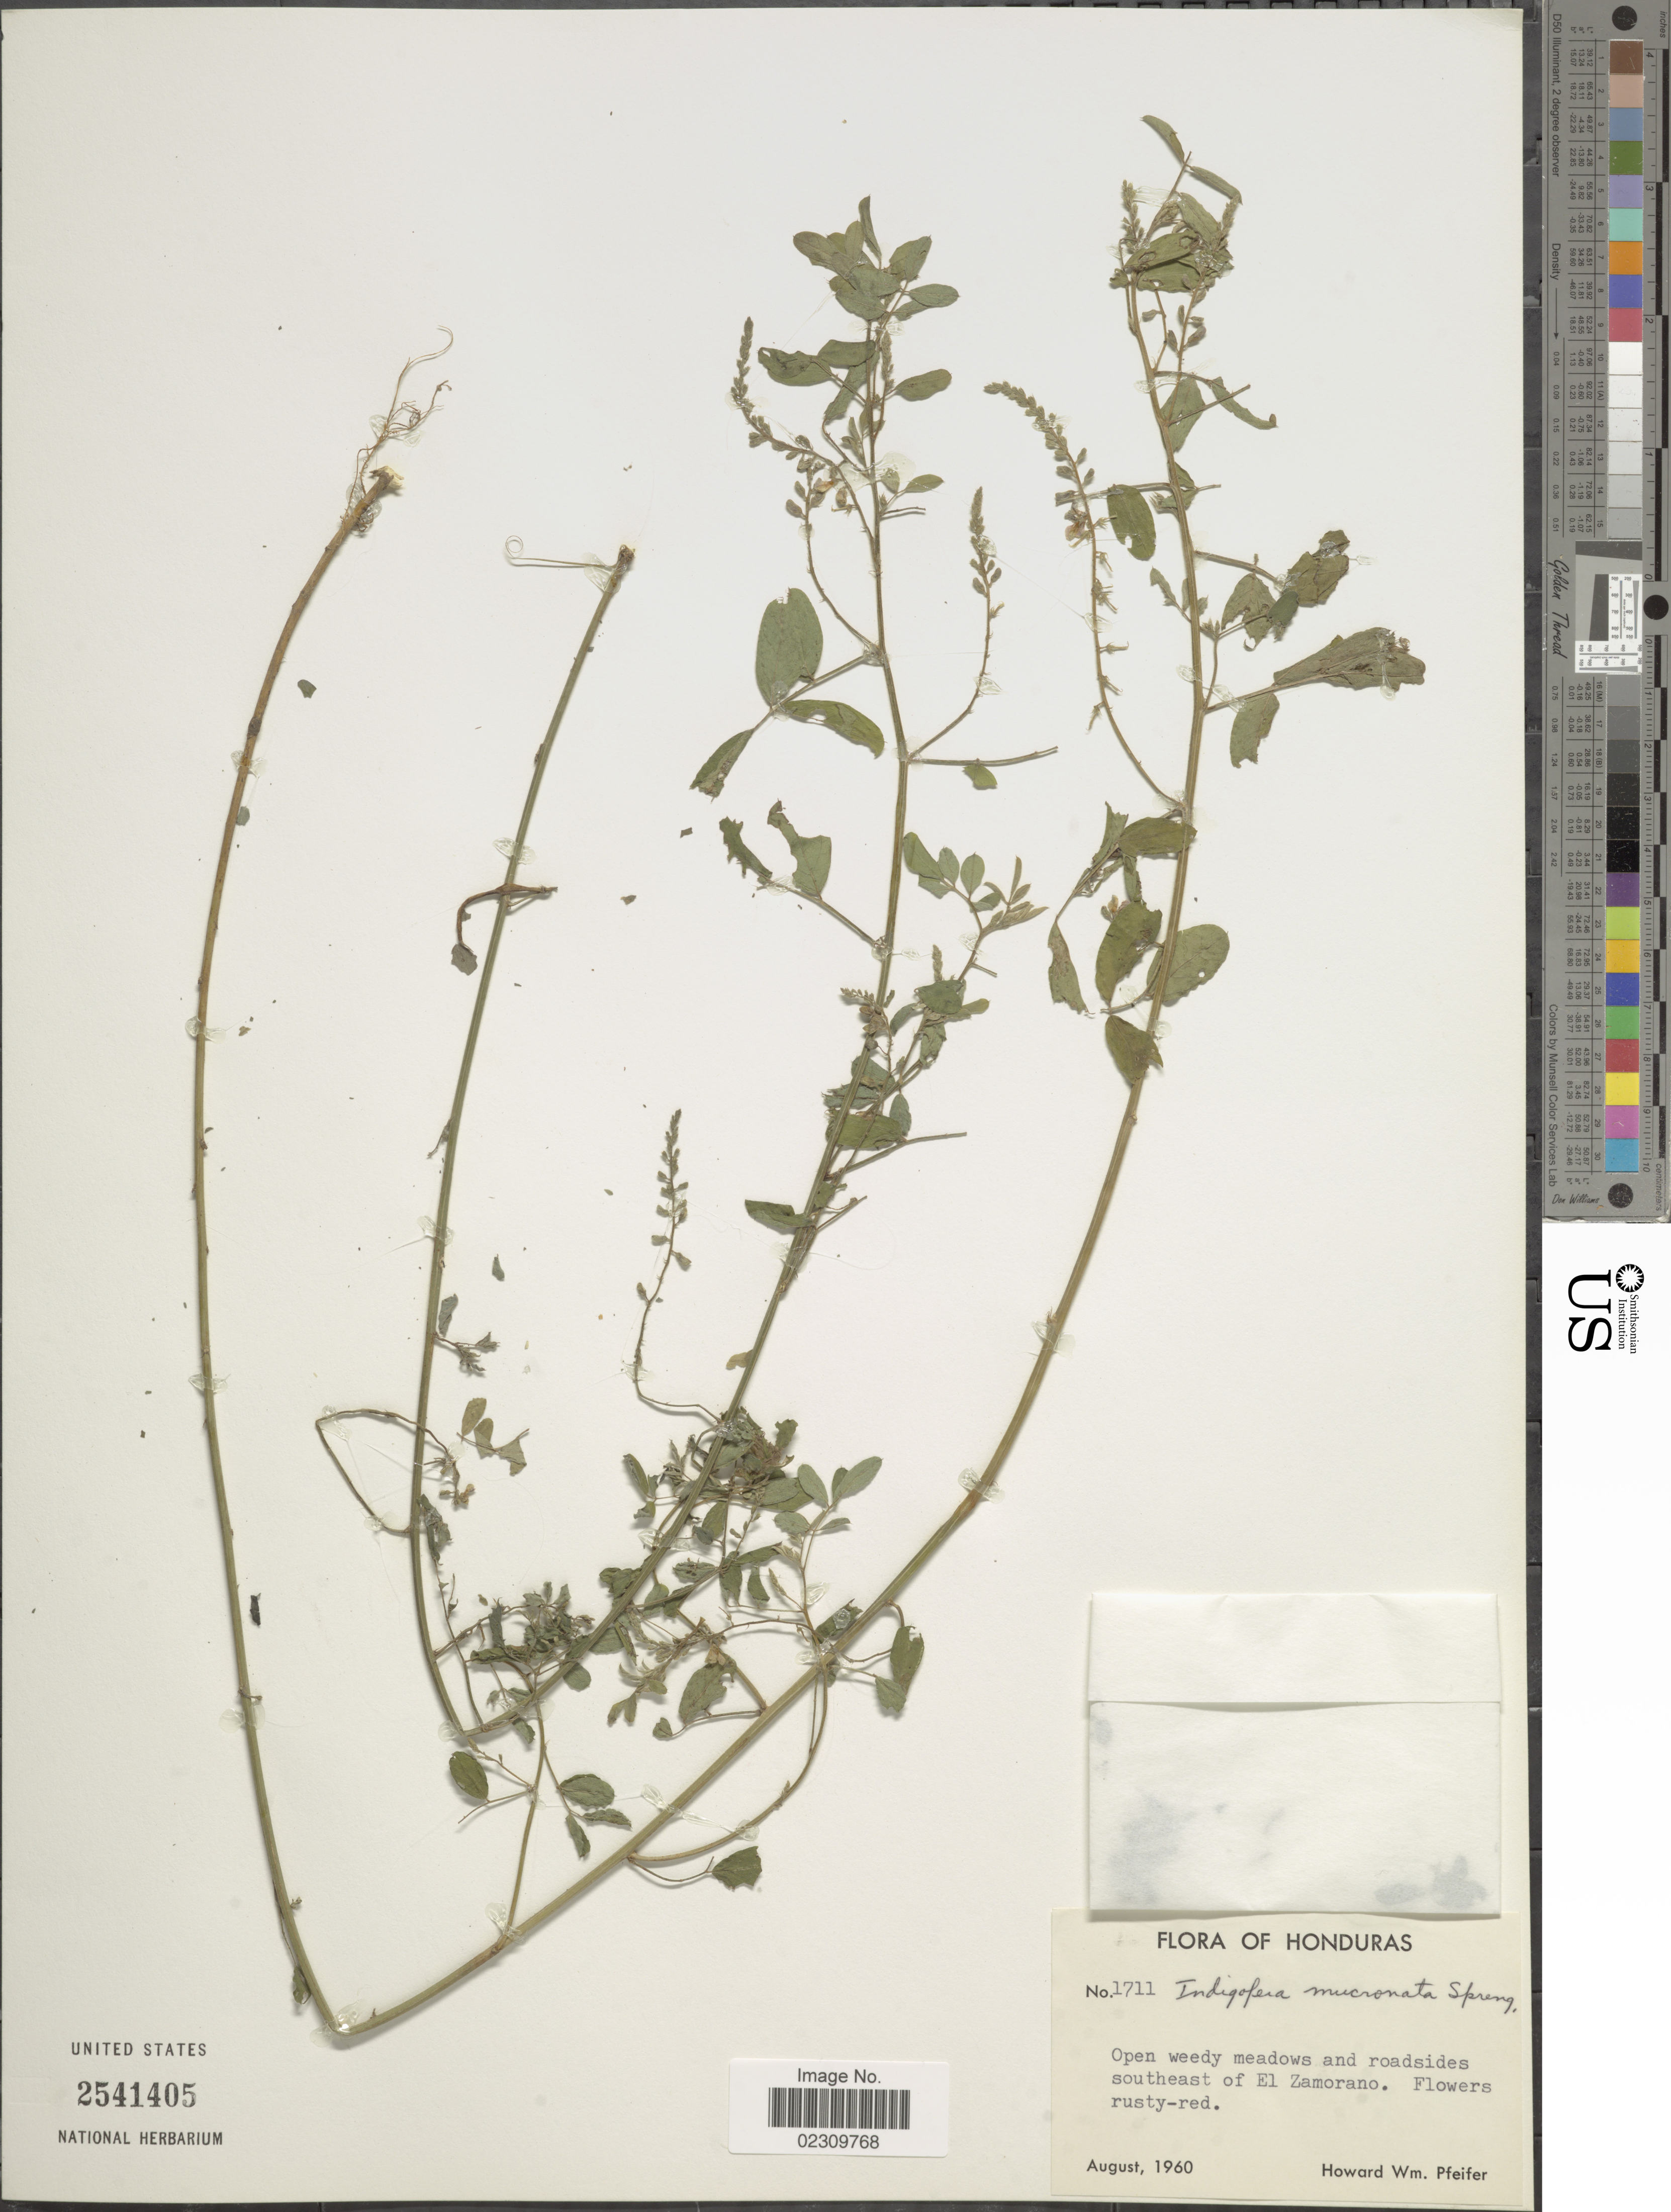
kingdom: Plantae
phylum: Tracheophyta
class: Magnoliopsida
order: Fabales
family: Fabaceae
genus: Indigofera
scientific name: Indigofera mucronata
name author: Lam.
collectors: H. W. Pfeifer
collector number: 1711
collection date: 1960-08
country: Honduras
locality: Open weedy meadows and roadsides southeast of El Zamorano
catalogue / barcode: US 2541405